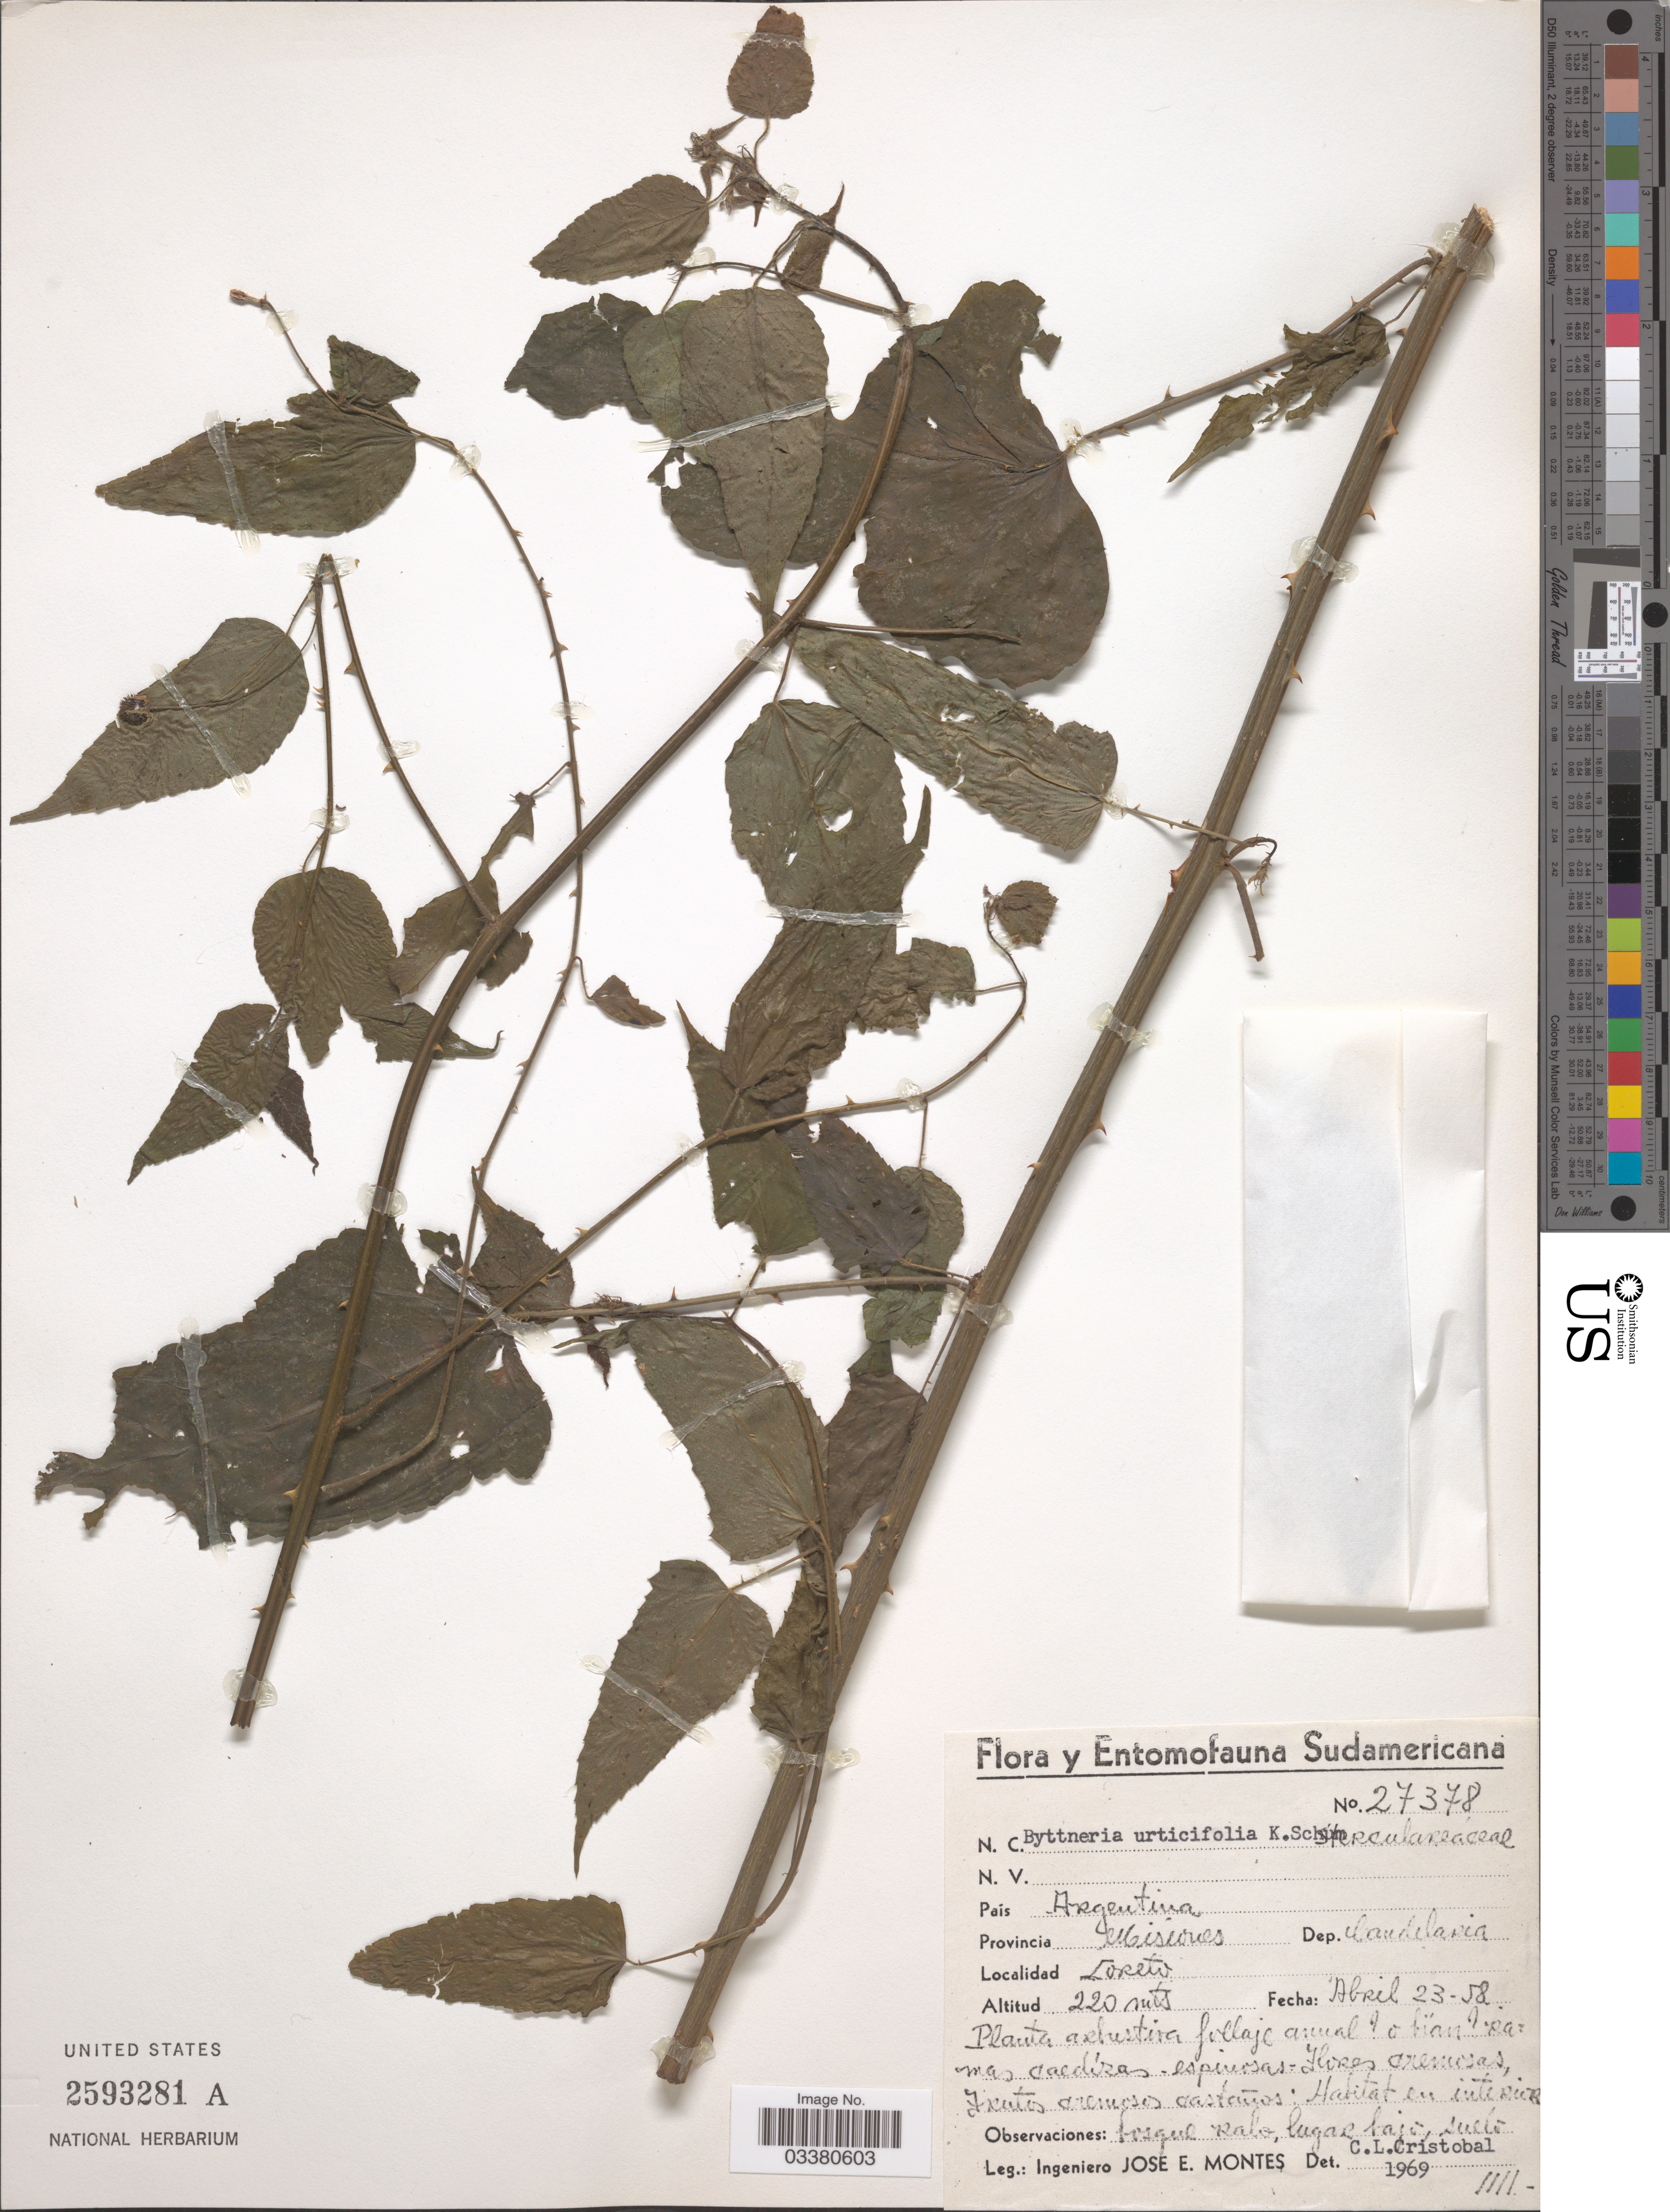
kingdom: Plantae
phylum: Tracheophyta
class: Magnoliopsida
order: Malvales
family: Malvaceae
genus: Byttneria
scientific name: Byttneria urticifolia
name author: K. Schum.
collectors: J. E. Montes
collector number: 27378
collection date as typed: Transcribed d/m/y: 23/4/58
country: Argentina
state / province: Misiones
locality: Dep. Candelaria. Loreto.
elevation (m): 220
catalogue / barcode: US 2593281A